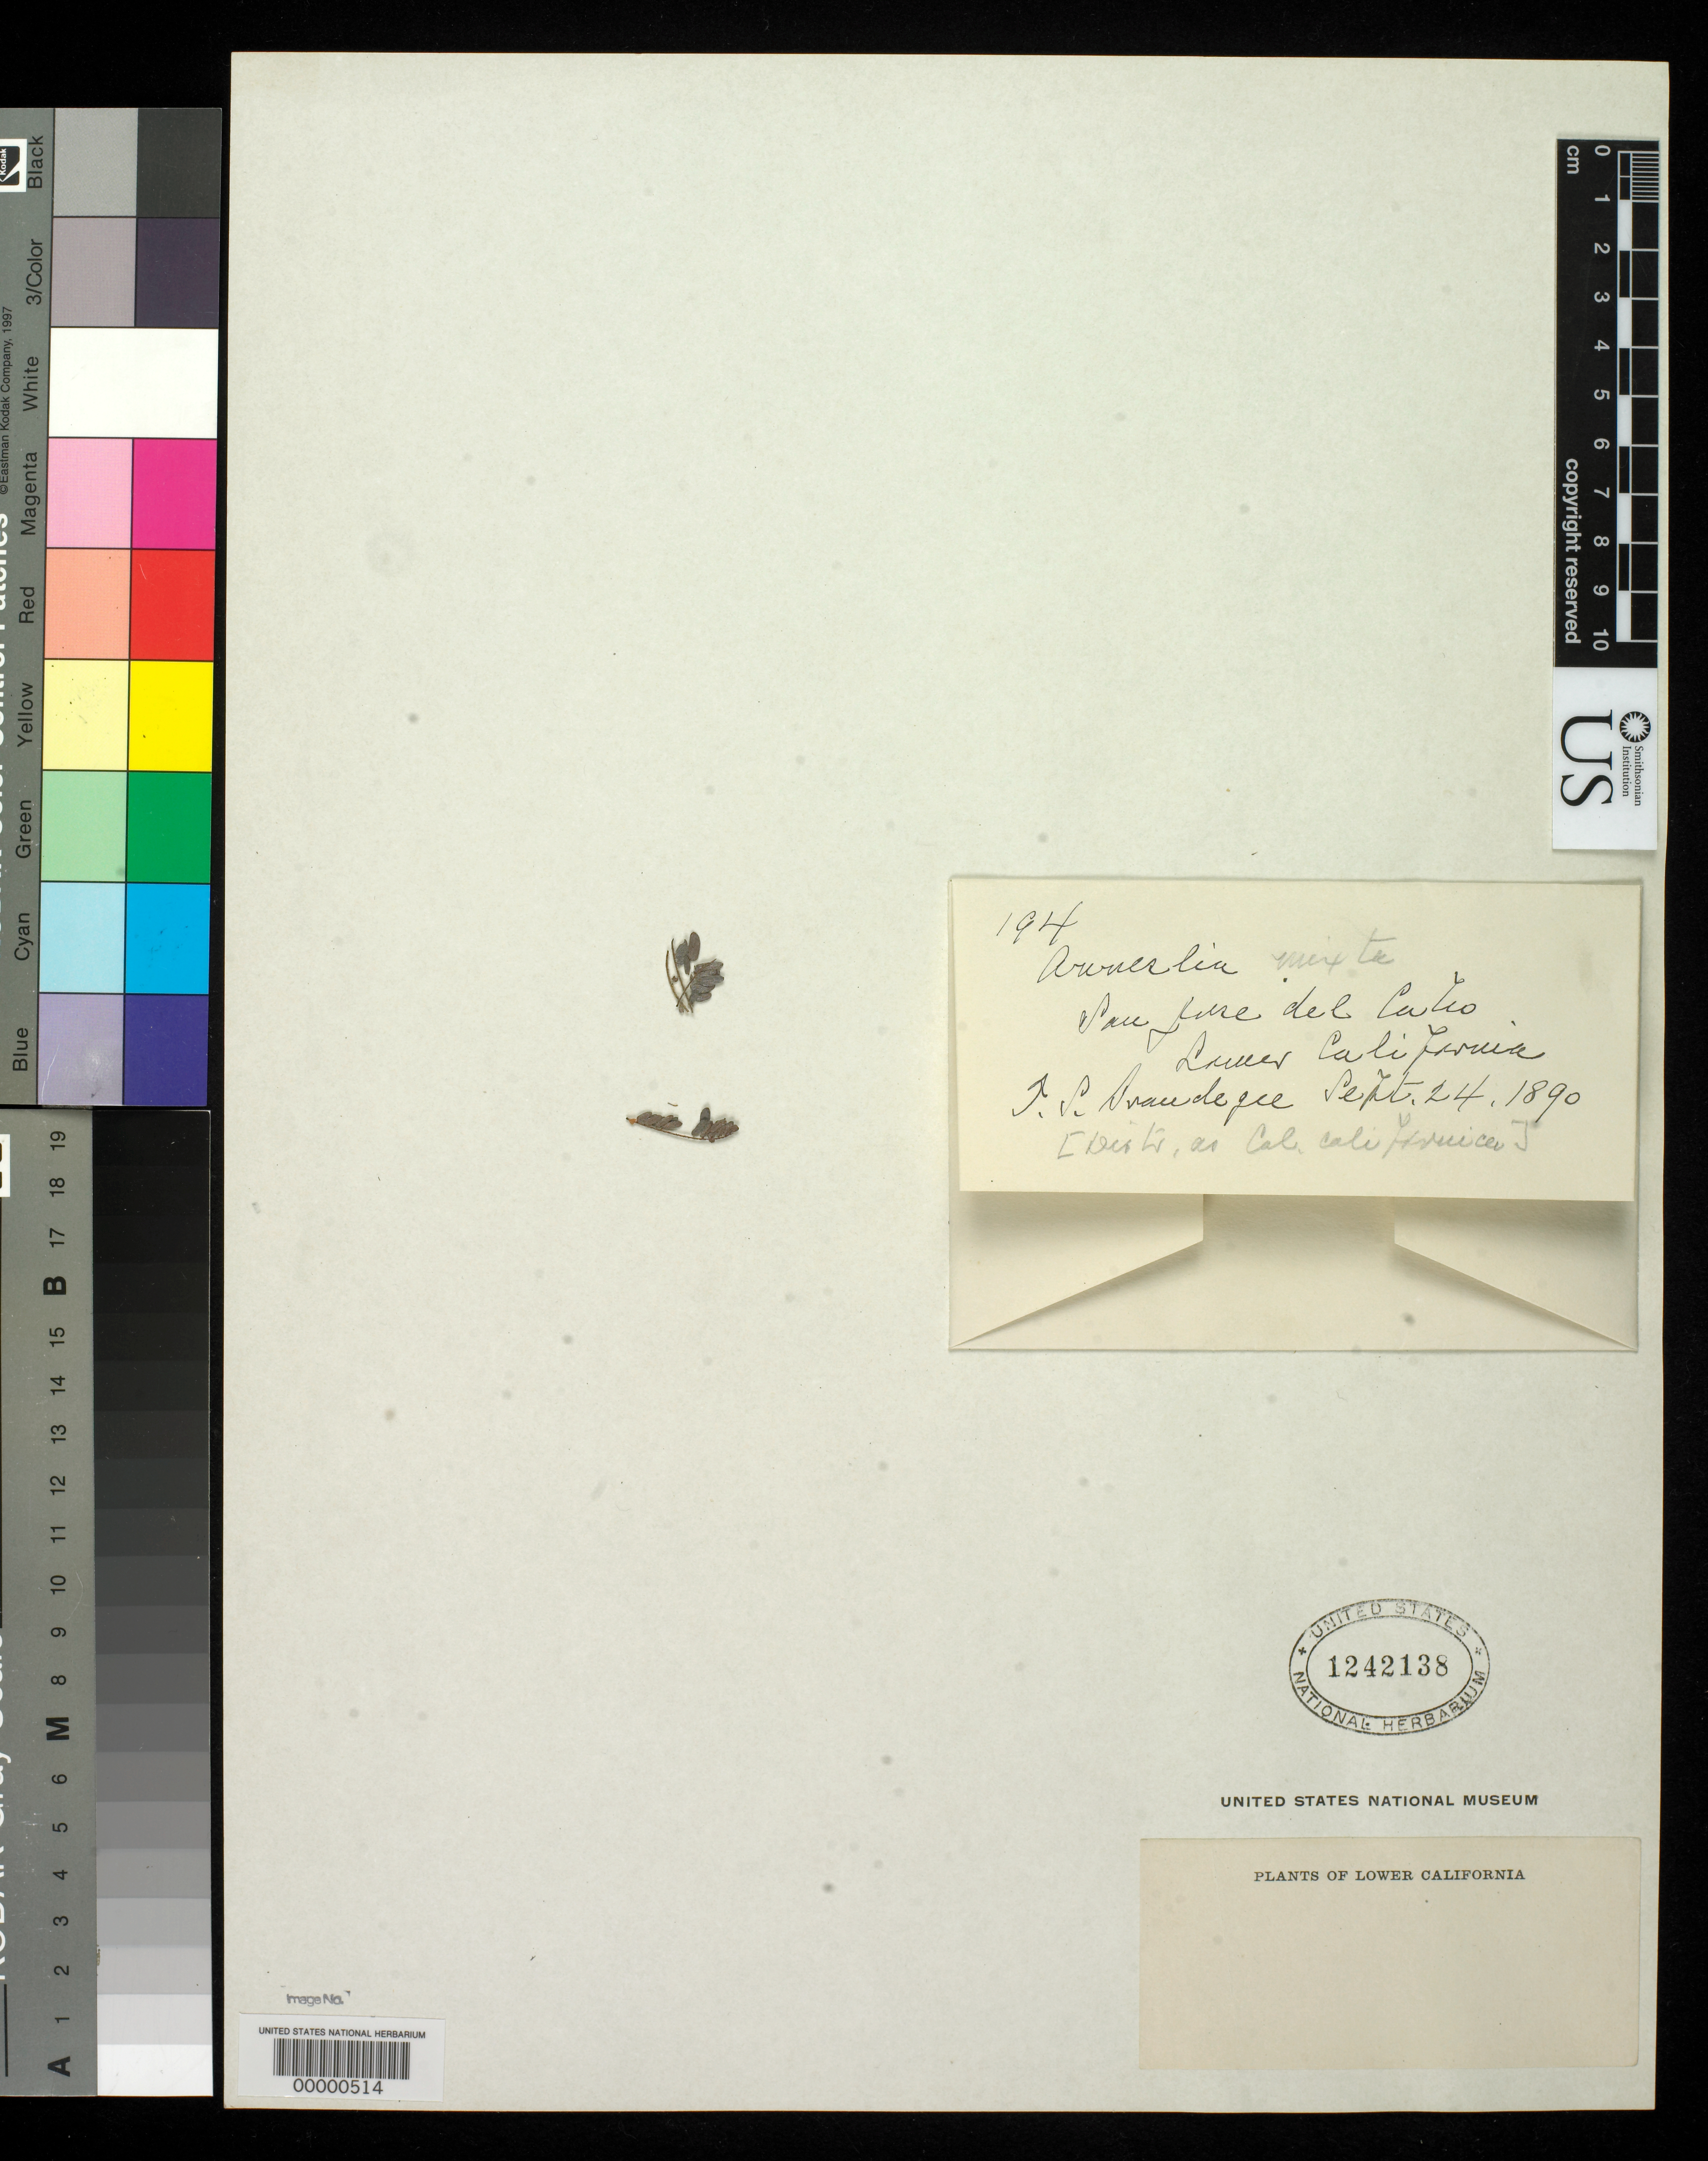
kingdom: Plantae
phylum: Tracheophyta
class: Magnoliopsida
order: Fabales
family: Fabaceae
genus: Anneslia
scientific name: Anneslia mixta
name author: Britton & Rose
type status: Type Fragment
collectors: T. S. Brandegee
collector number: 194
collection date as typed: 24 Sep 1890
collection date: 1890-09-24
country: Mexico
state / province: Baja California Sur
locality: San José del Cabo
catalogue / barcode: US 1242138